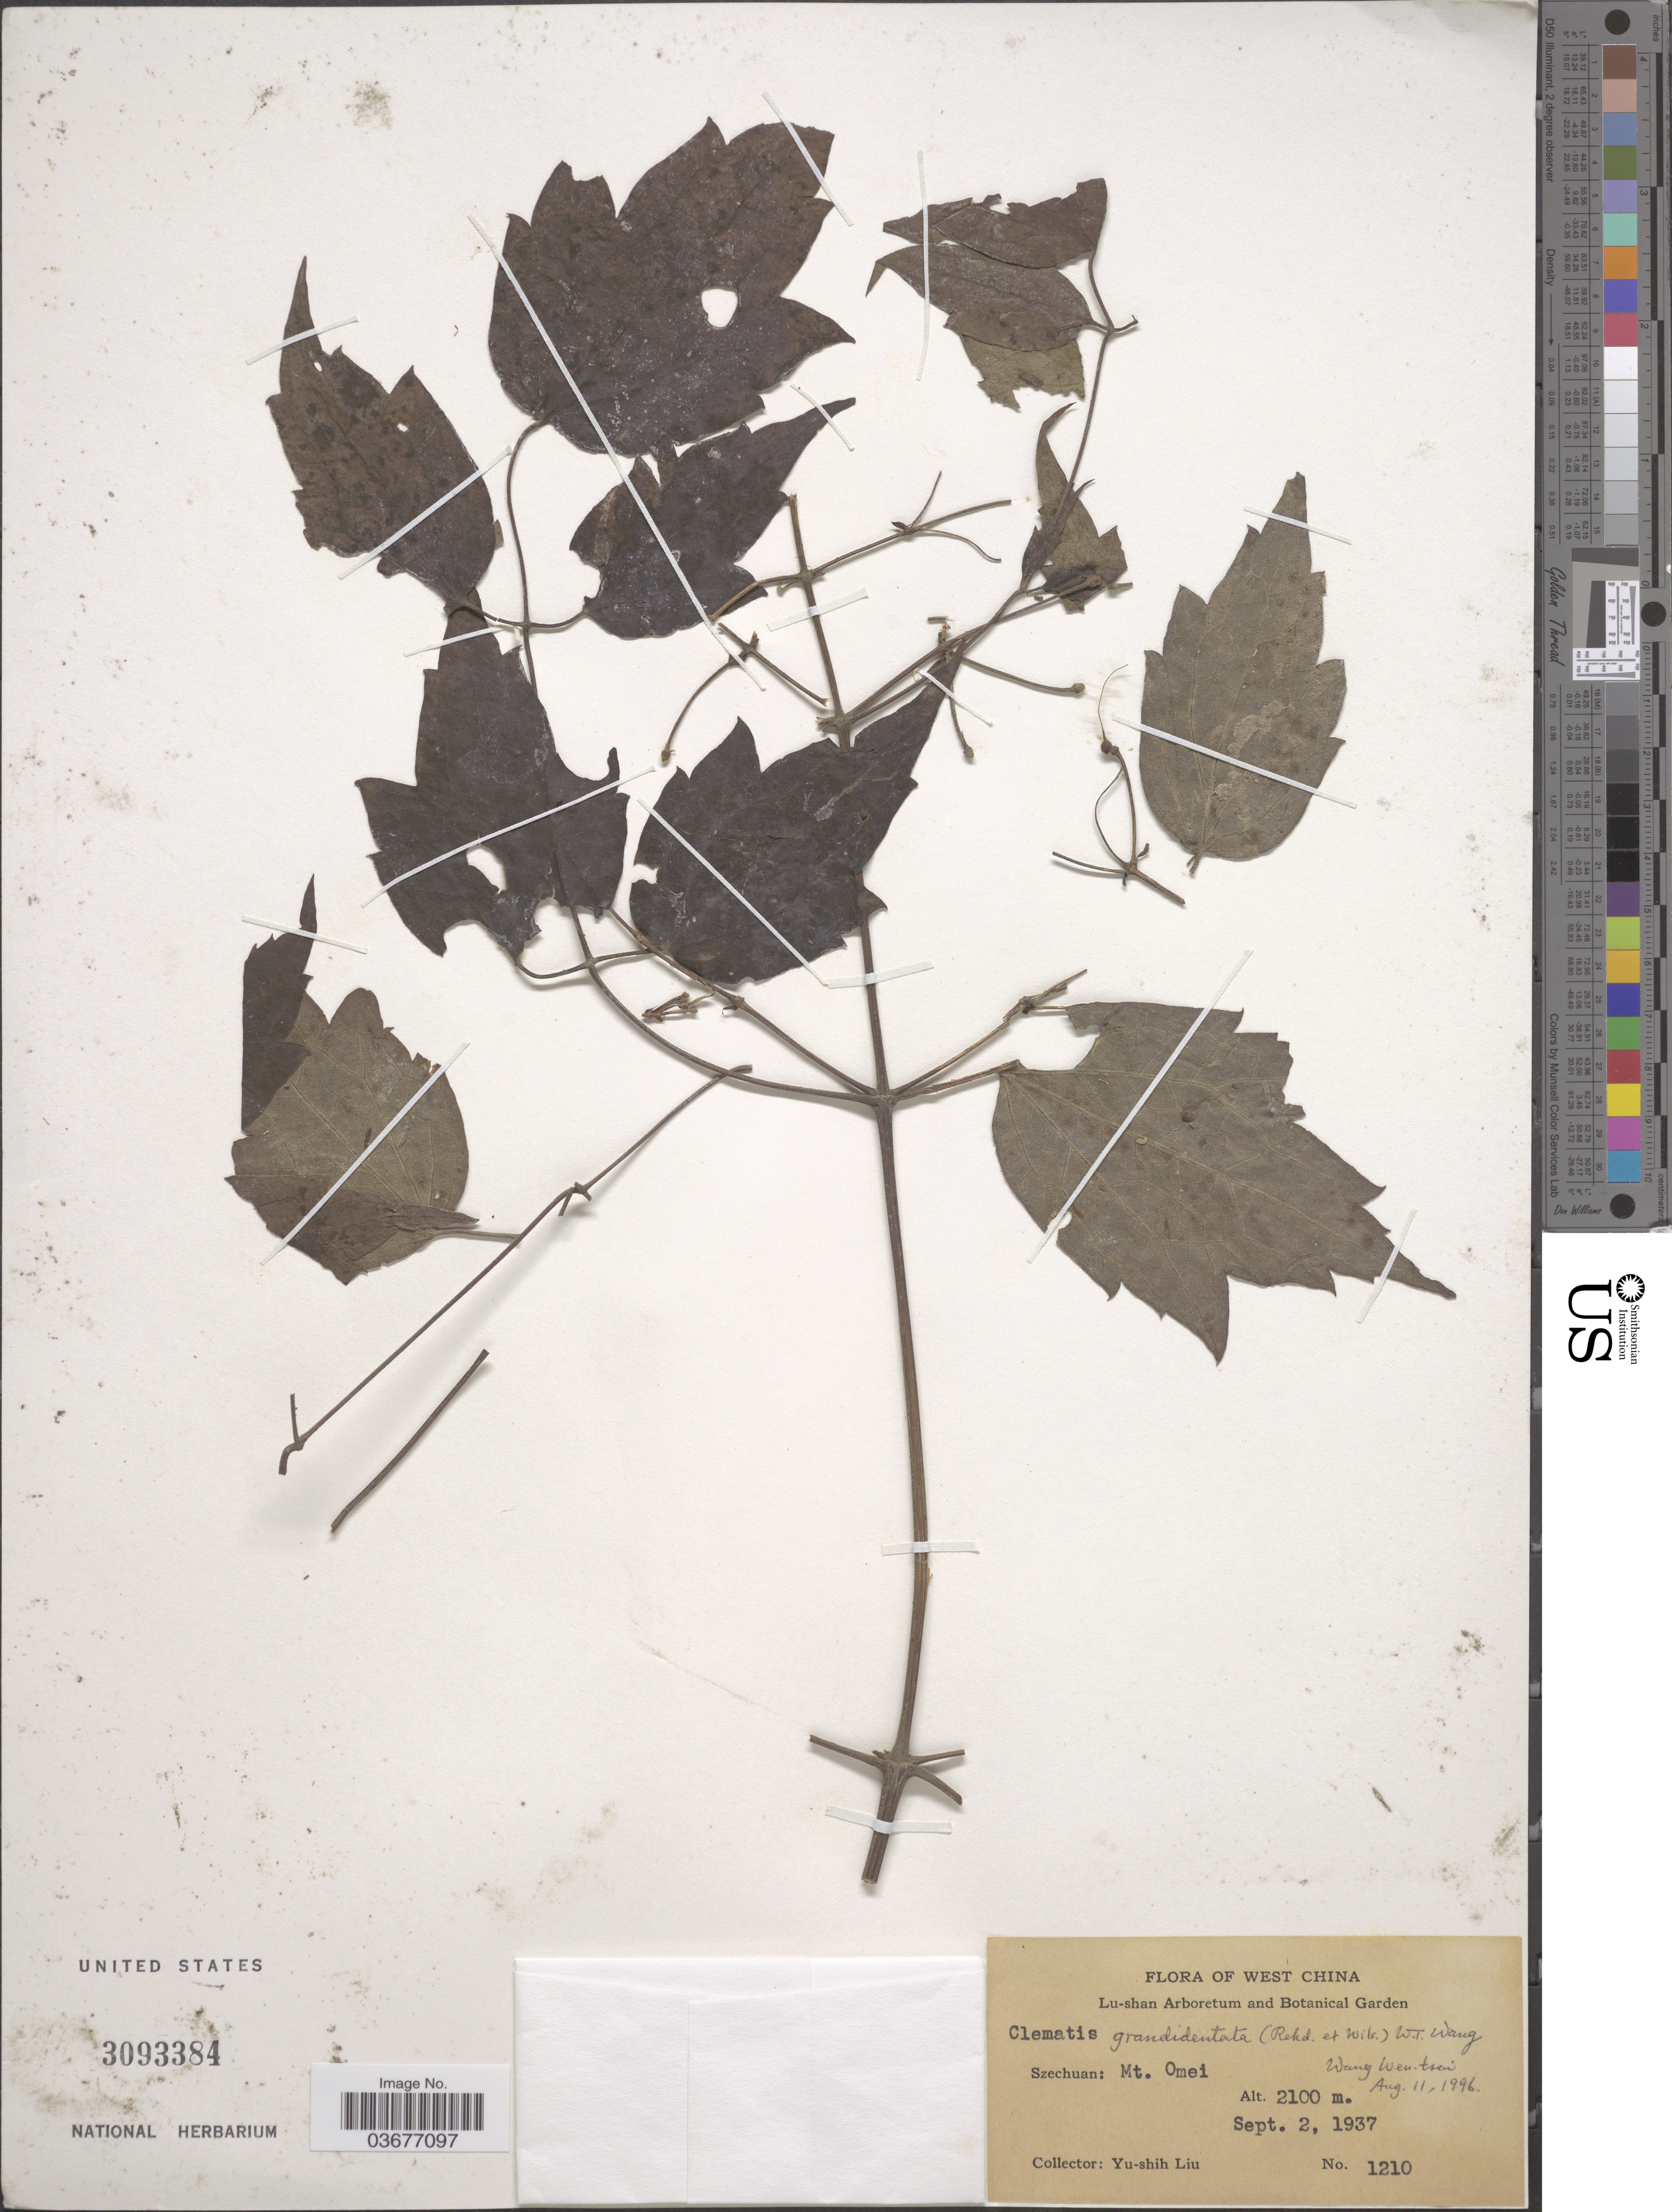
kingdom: Plantae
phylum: Tracheophyta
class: Magnoliopsida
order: Ranunculales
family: Ranunculaceae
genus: Clematis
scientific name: Clematis grandidentata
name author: (Rehder & E.H. Wilson) W.T. Wang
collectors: Y.-S. Liu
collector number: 1210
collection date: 1937-09-02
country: China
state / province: Sichuan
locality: West China. Szechuan: Mt. Omei.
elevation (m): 2100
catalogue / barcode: US 3093384